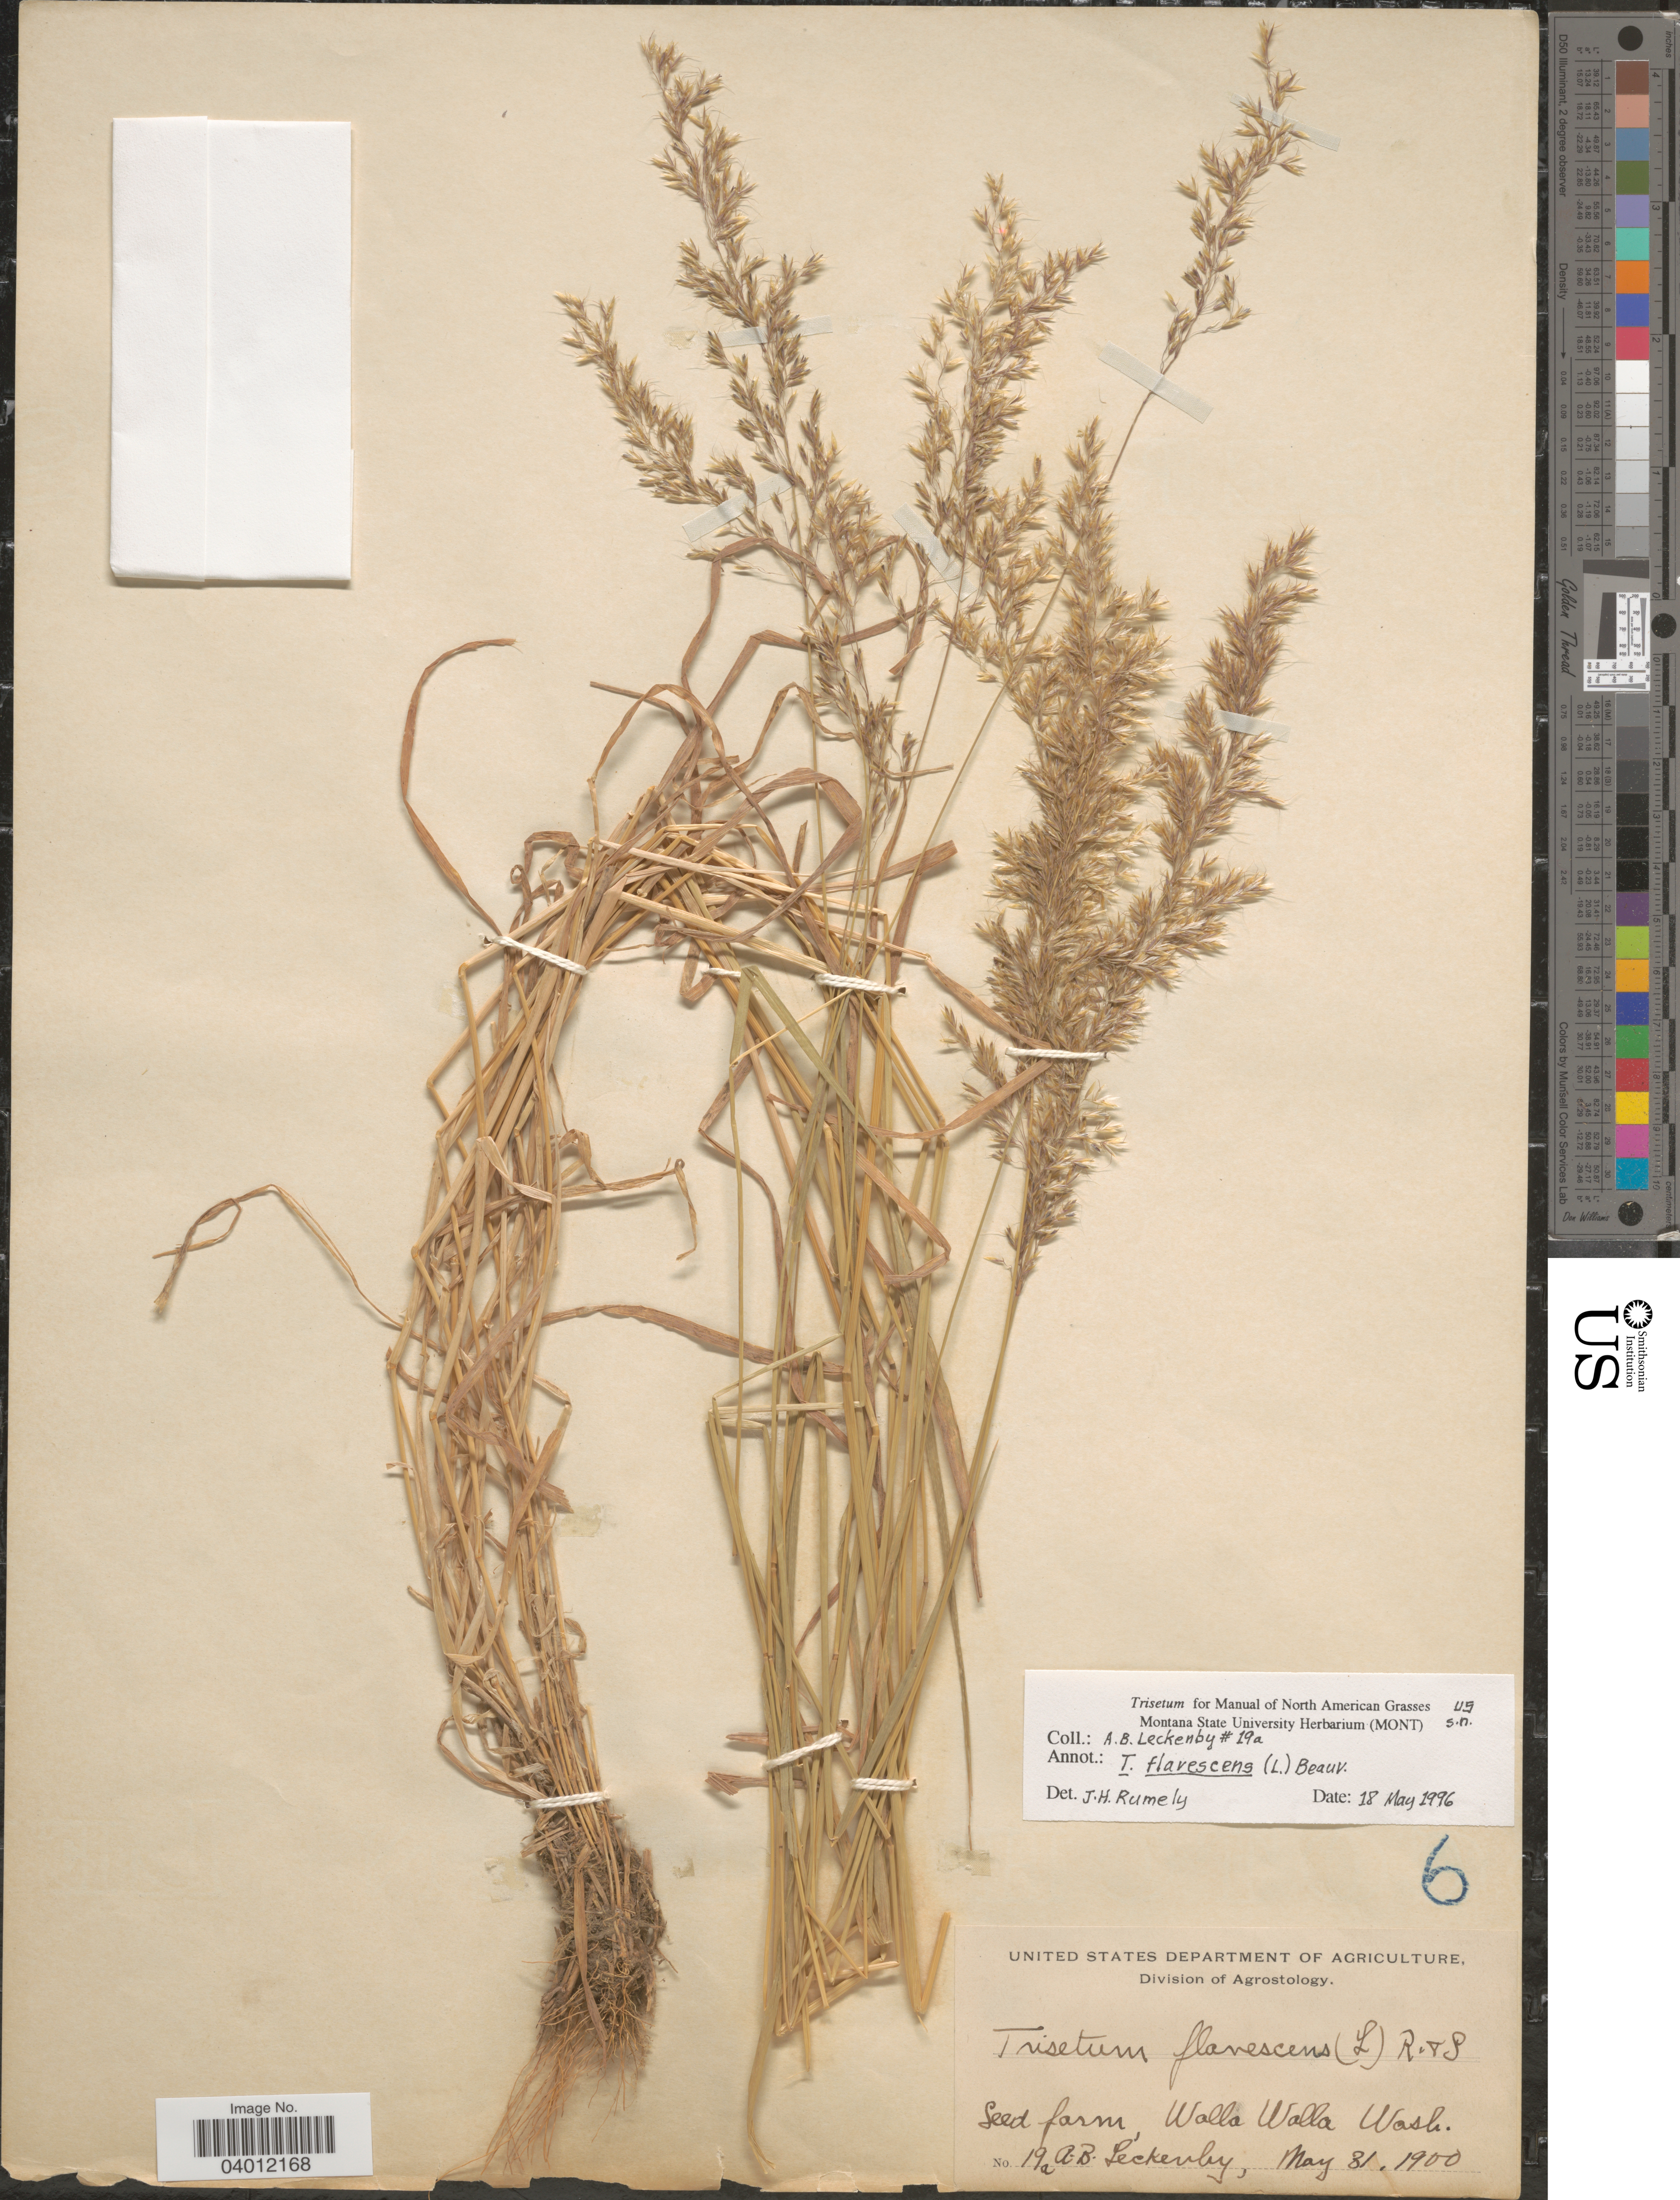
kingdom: Plantae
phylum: Tracheophyta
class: Liliopsida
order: Poales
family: Poaceae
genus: Trisetum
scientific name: Trisetum flavescens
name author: (L.) P. Beauv.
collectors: A. Leckenby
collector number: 19a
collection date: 1900-05-31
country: United States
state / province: Washington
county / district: Walla Walla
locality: Walla Walla.